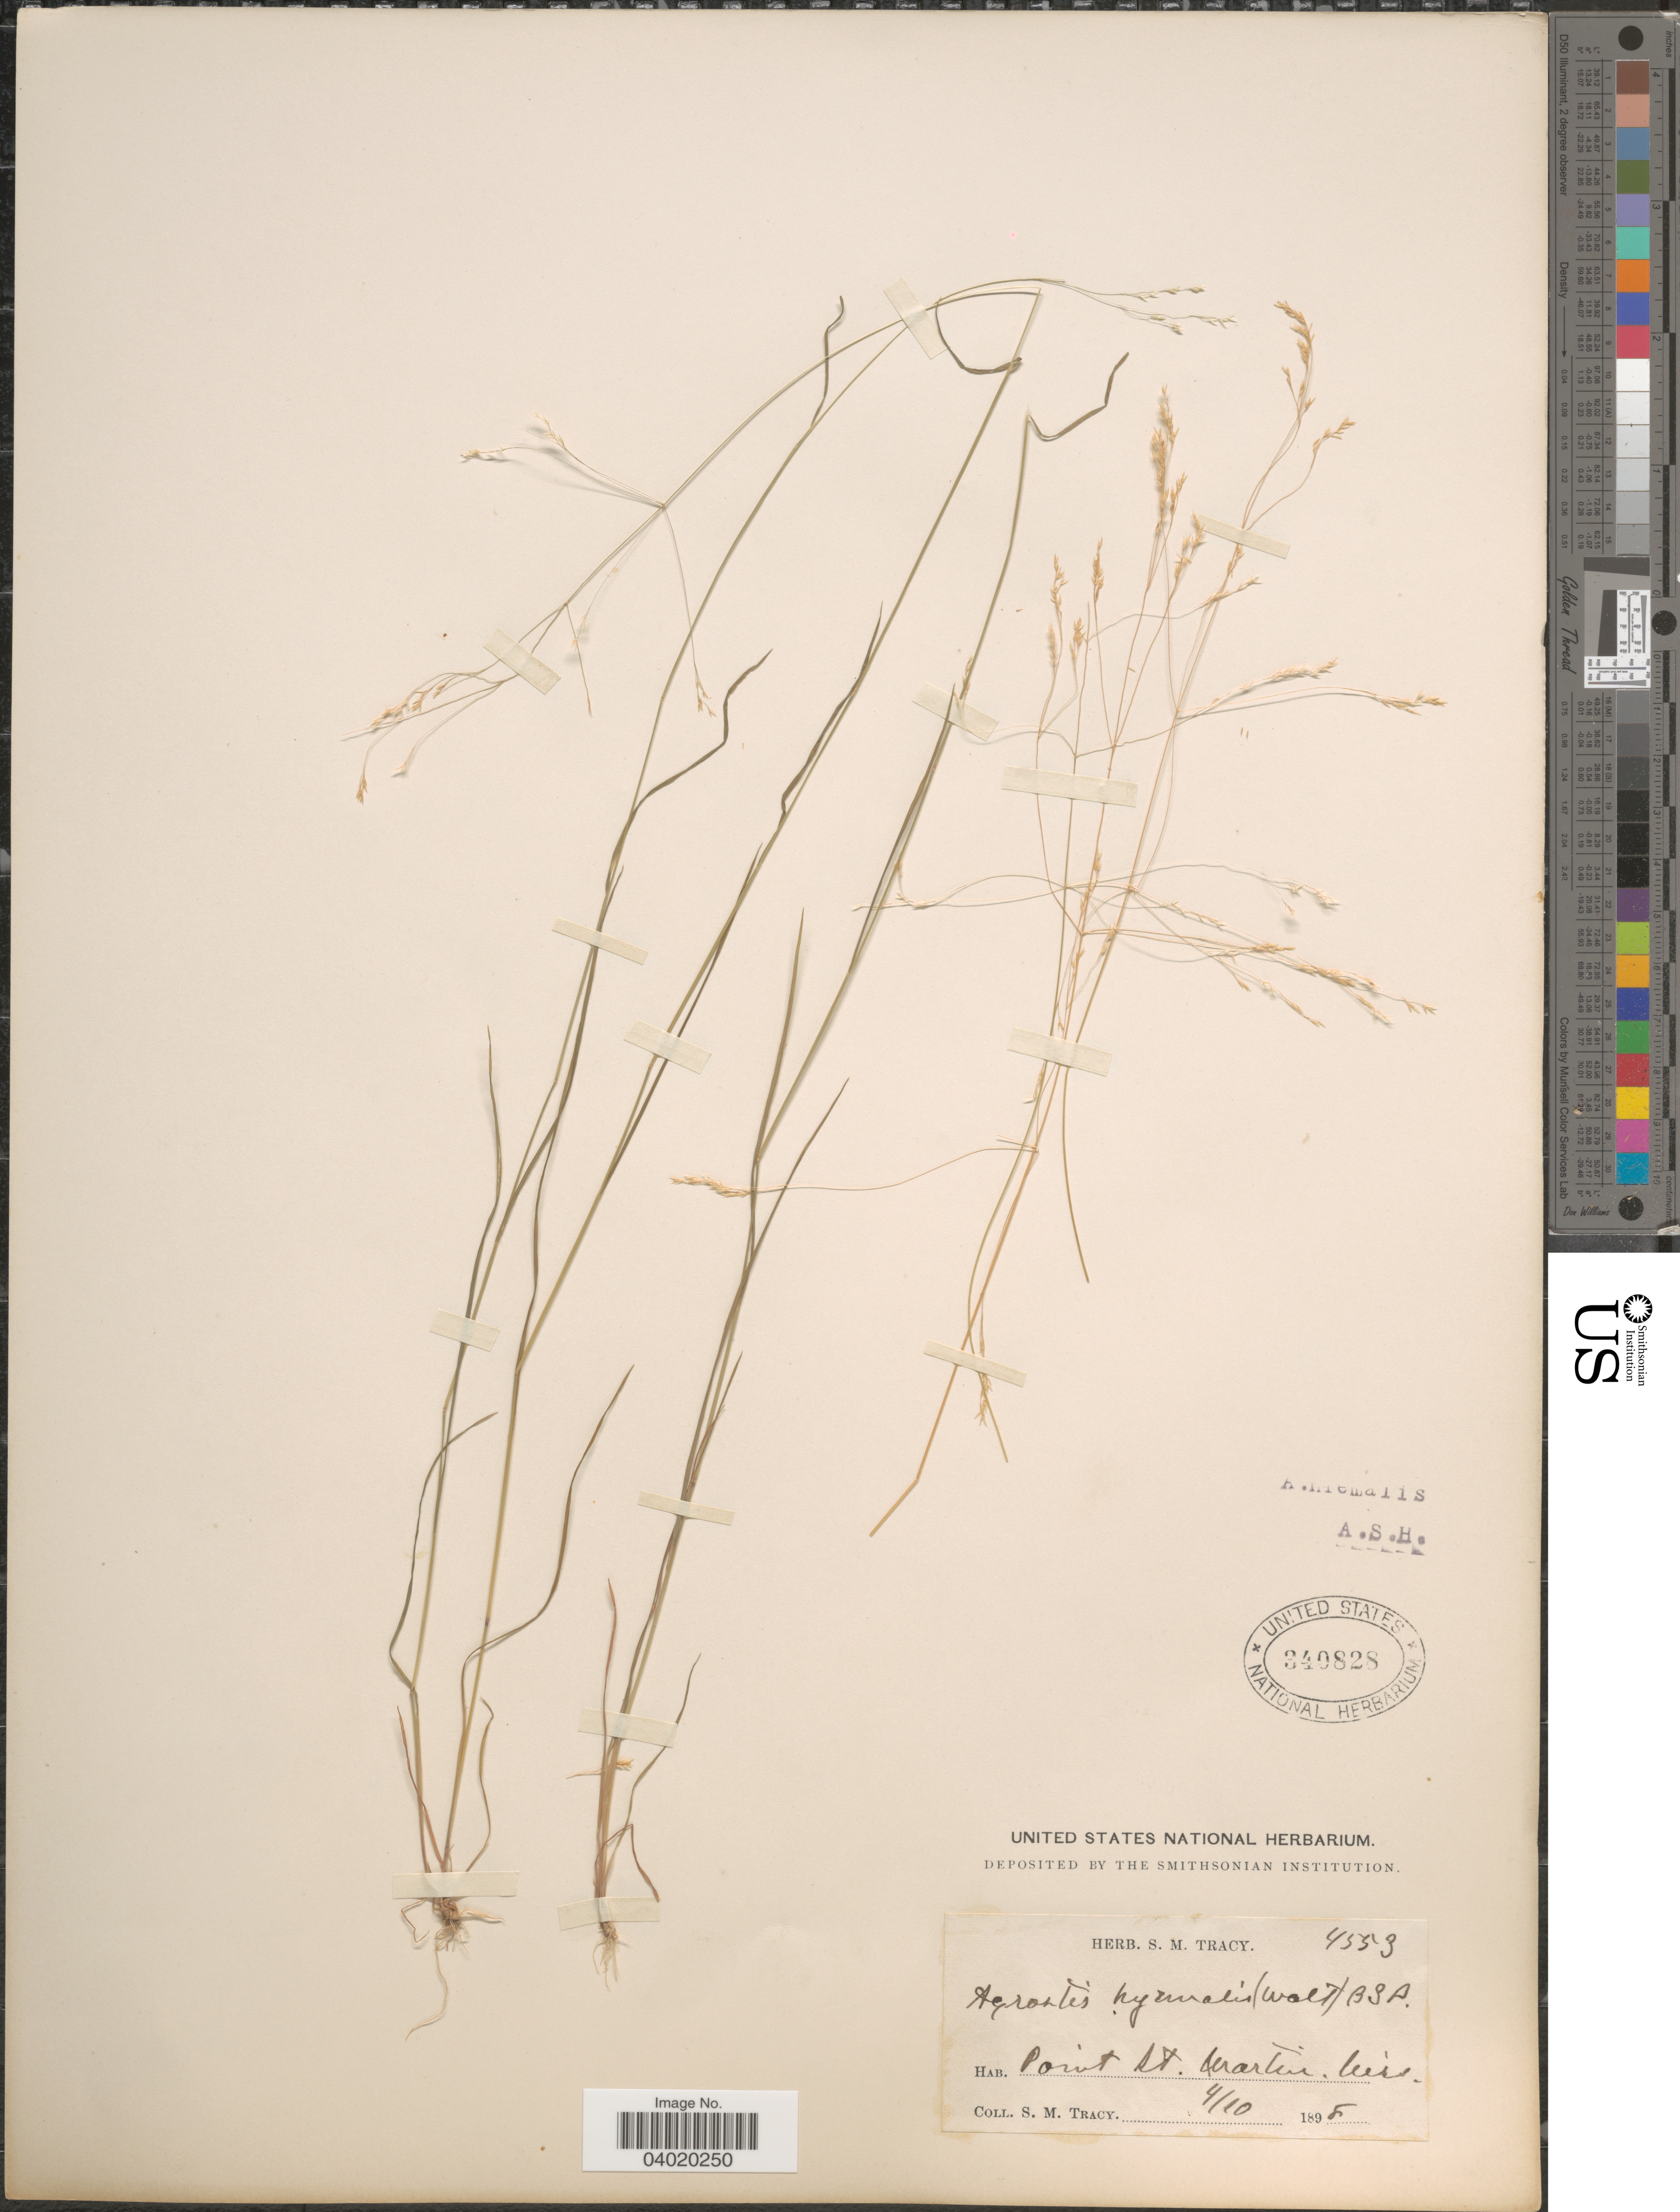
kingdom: Plantae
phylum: Tracheophyta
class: Liliopsida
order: Poales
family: Poaceae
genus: Agrostis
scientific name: Agrostis hyemalis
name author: (Walter) Britton et al.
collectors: S. M. Tracy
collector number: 4553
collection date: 1898-04-10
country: United States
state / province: Wisconsin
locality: Point St. Martin.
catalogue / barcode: US 340828